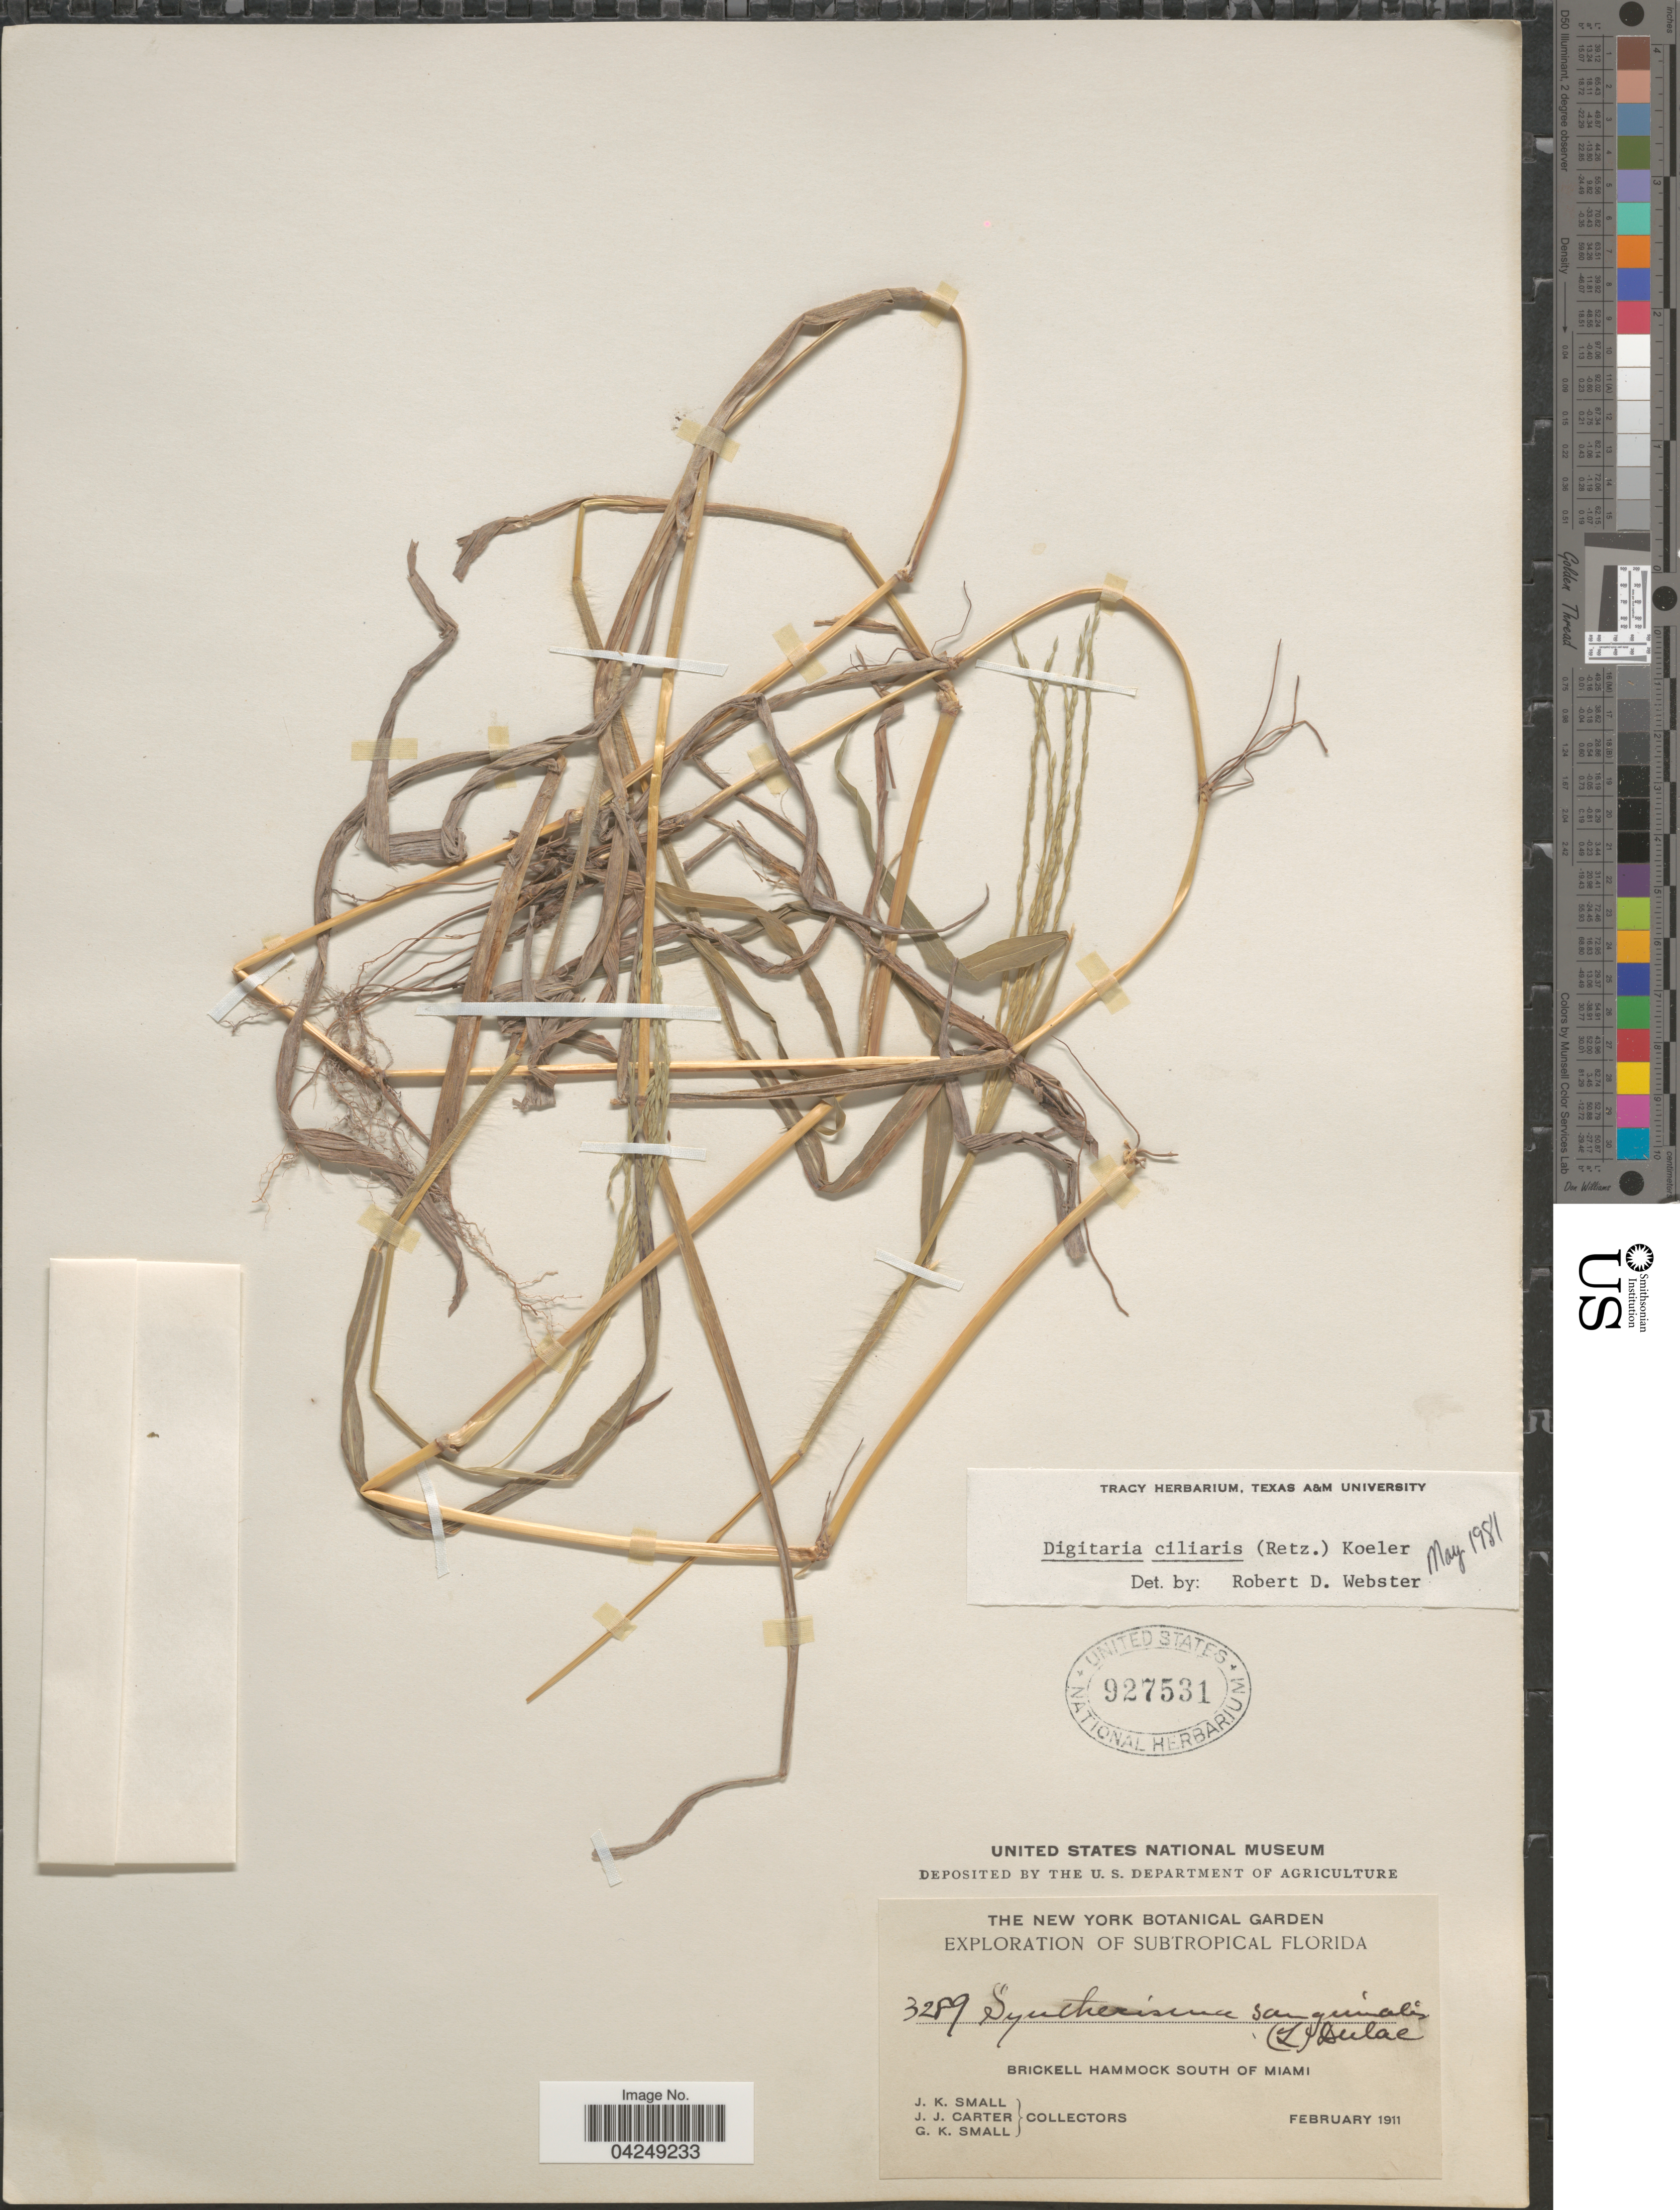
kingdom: Plantae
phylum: Tracheophyta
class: Liliopsida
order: Poales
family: Poaceae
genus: Digitaria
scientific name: Digitaria ciliaris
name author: (Retz.) Koeler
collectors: J. K. Small, J. Carter & G. K. Small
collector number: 3289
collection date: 1911-02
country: United States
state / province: Florida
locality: Exploration of Subtropical Florida. Brickell Hammock south of Miami.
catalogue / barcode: US 927531